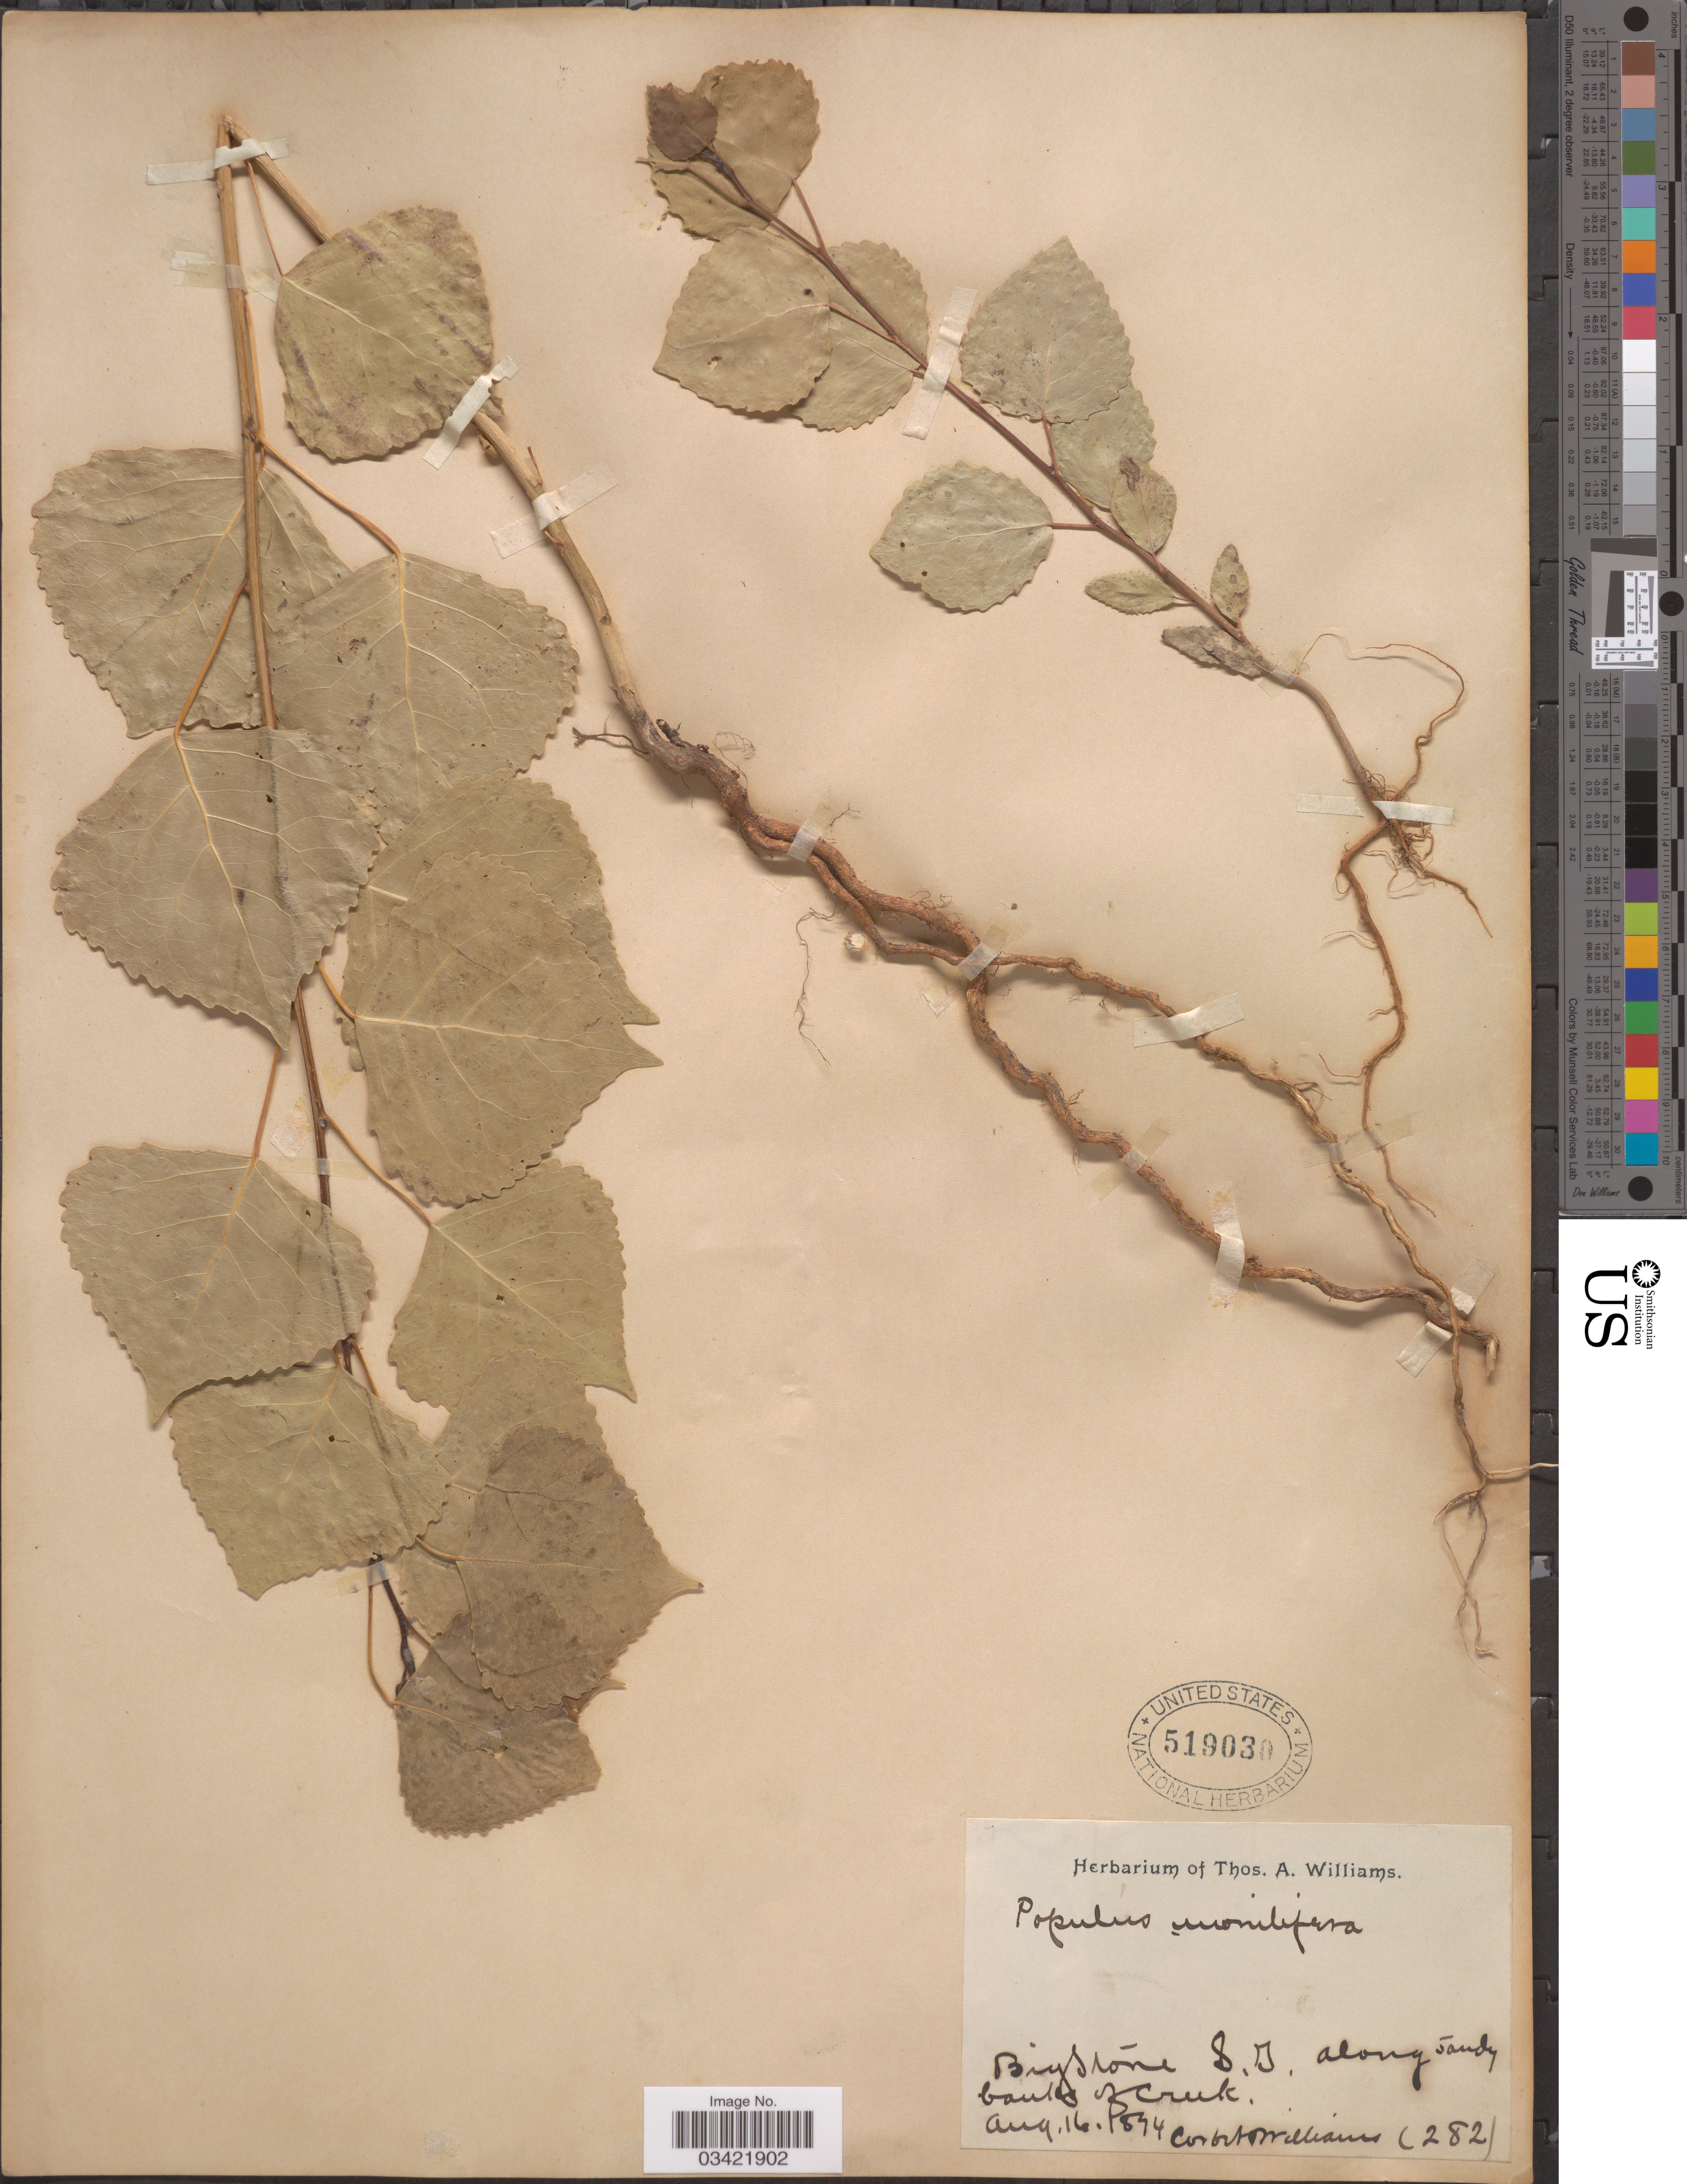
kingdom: Plantae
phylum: Tracheophyta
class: Magnoliopsida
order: Malpighiales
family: Salicaceae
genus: Populus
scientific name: Populus deltoides subsp. monilifera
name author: (Aiton) Eckenw.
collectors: Corbet & T. A. Williams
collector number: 282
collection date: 1874-08-16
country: United States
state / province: South Dakota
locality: Big Stone, along sandy banks of creek.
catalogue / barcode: US 519030